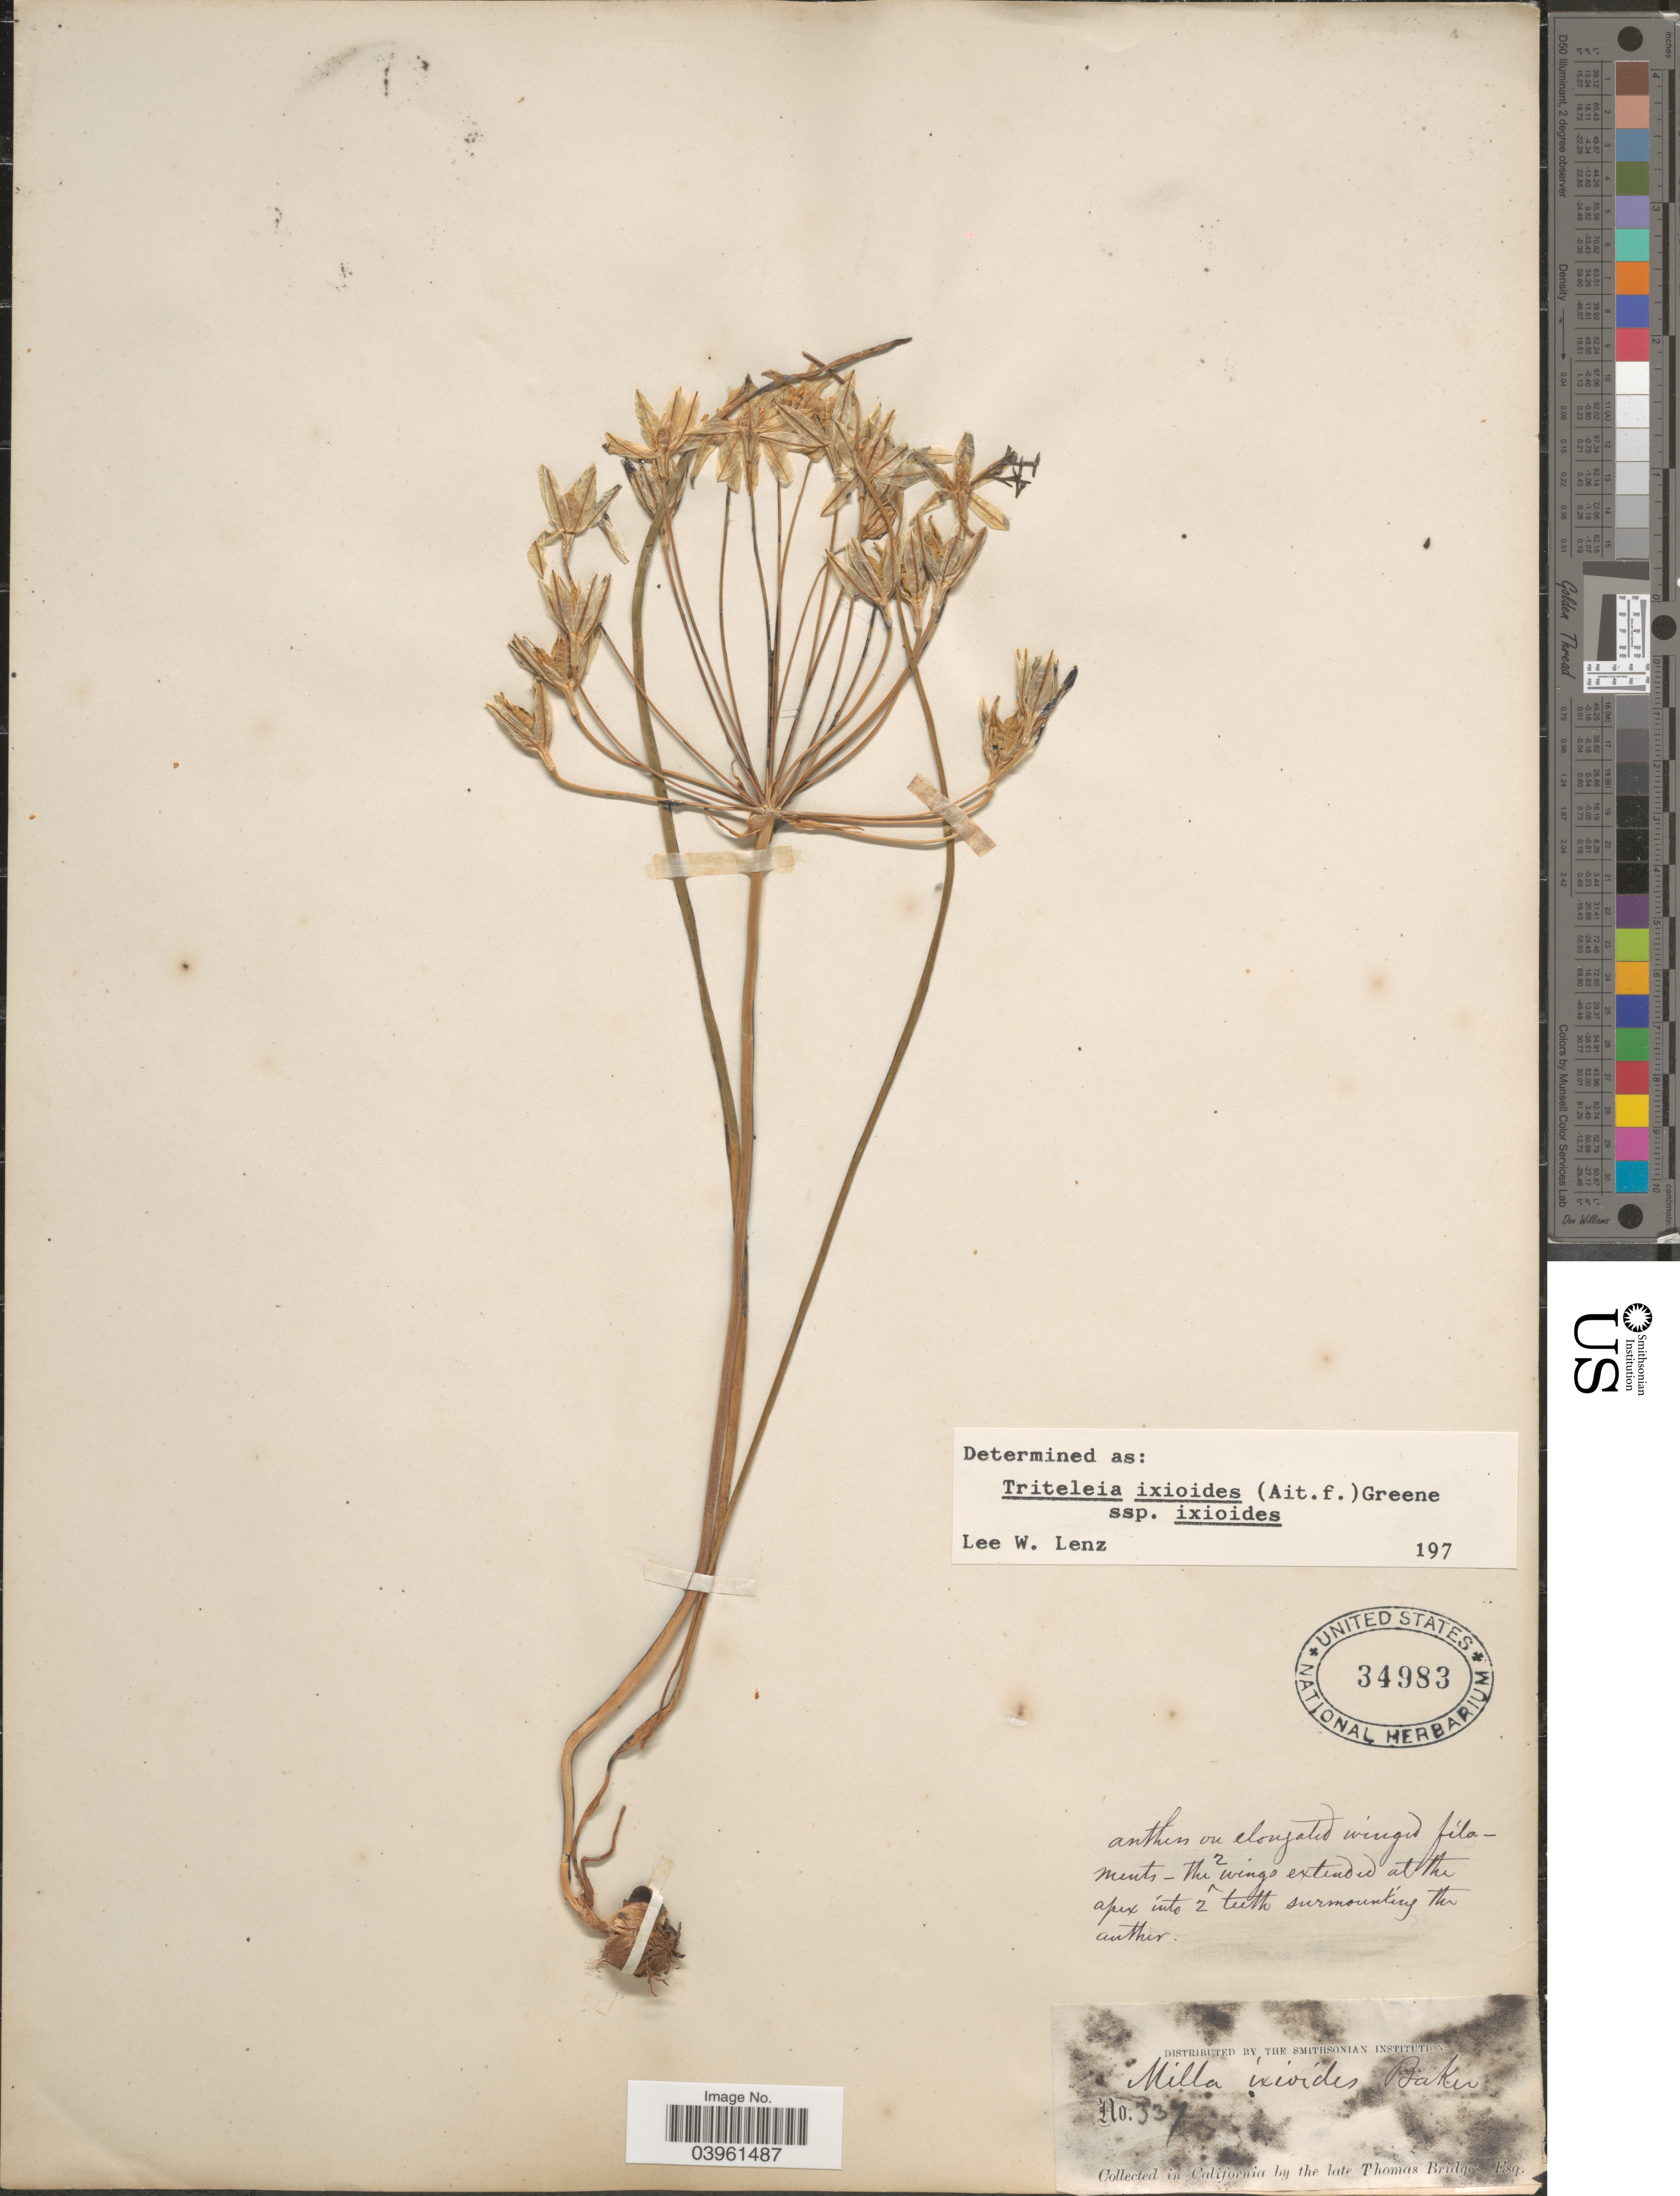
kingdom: Plantae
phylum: Tracheophyta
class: Liliopsida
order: Asparagales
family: Asparagaceae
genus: Triteleia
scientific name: Triteleia ixioides subsp. ixioides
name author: (R. Br.) Greene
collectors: T. Bridges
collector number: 337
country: United States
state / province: California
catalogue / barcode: US 34983